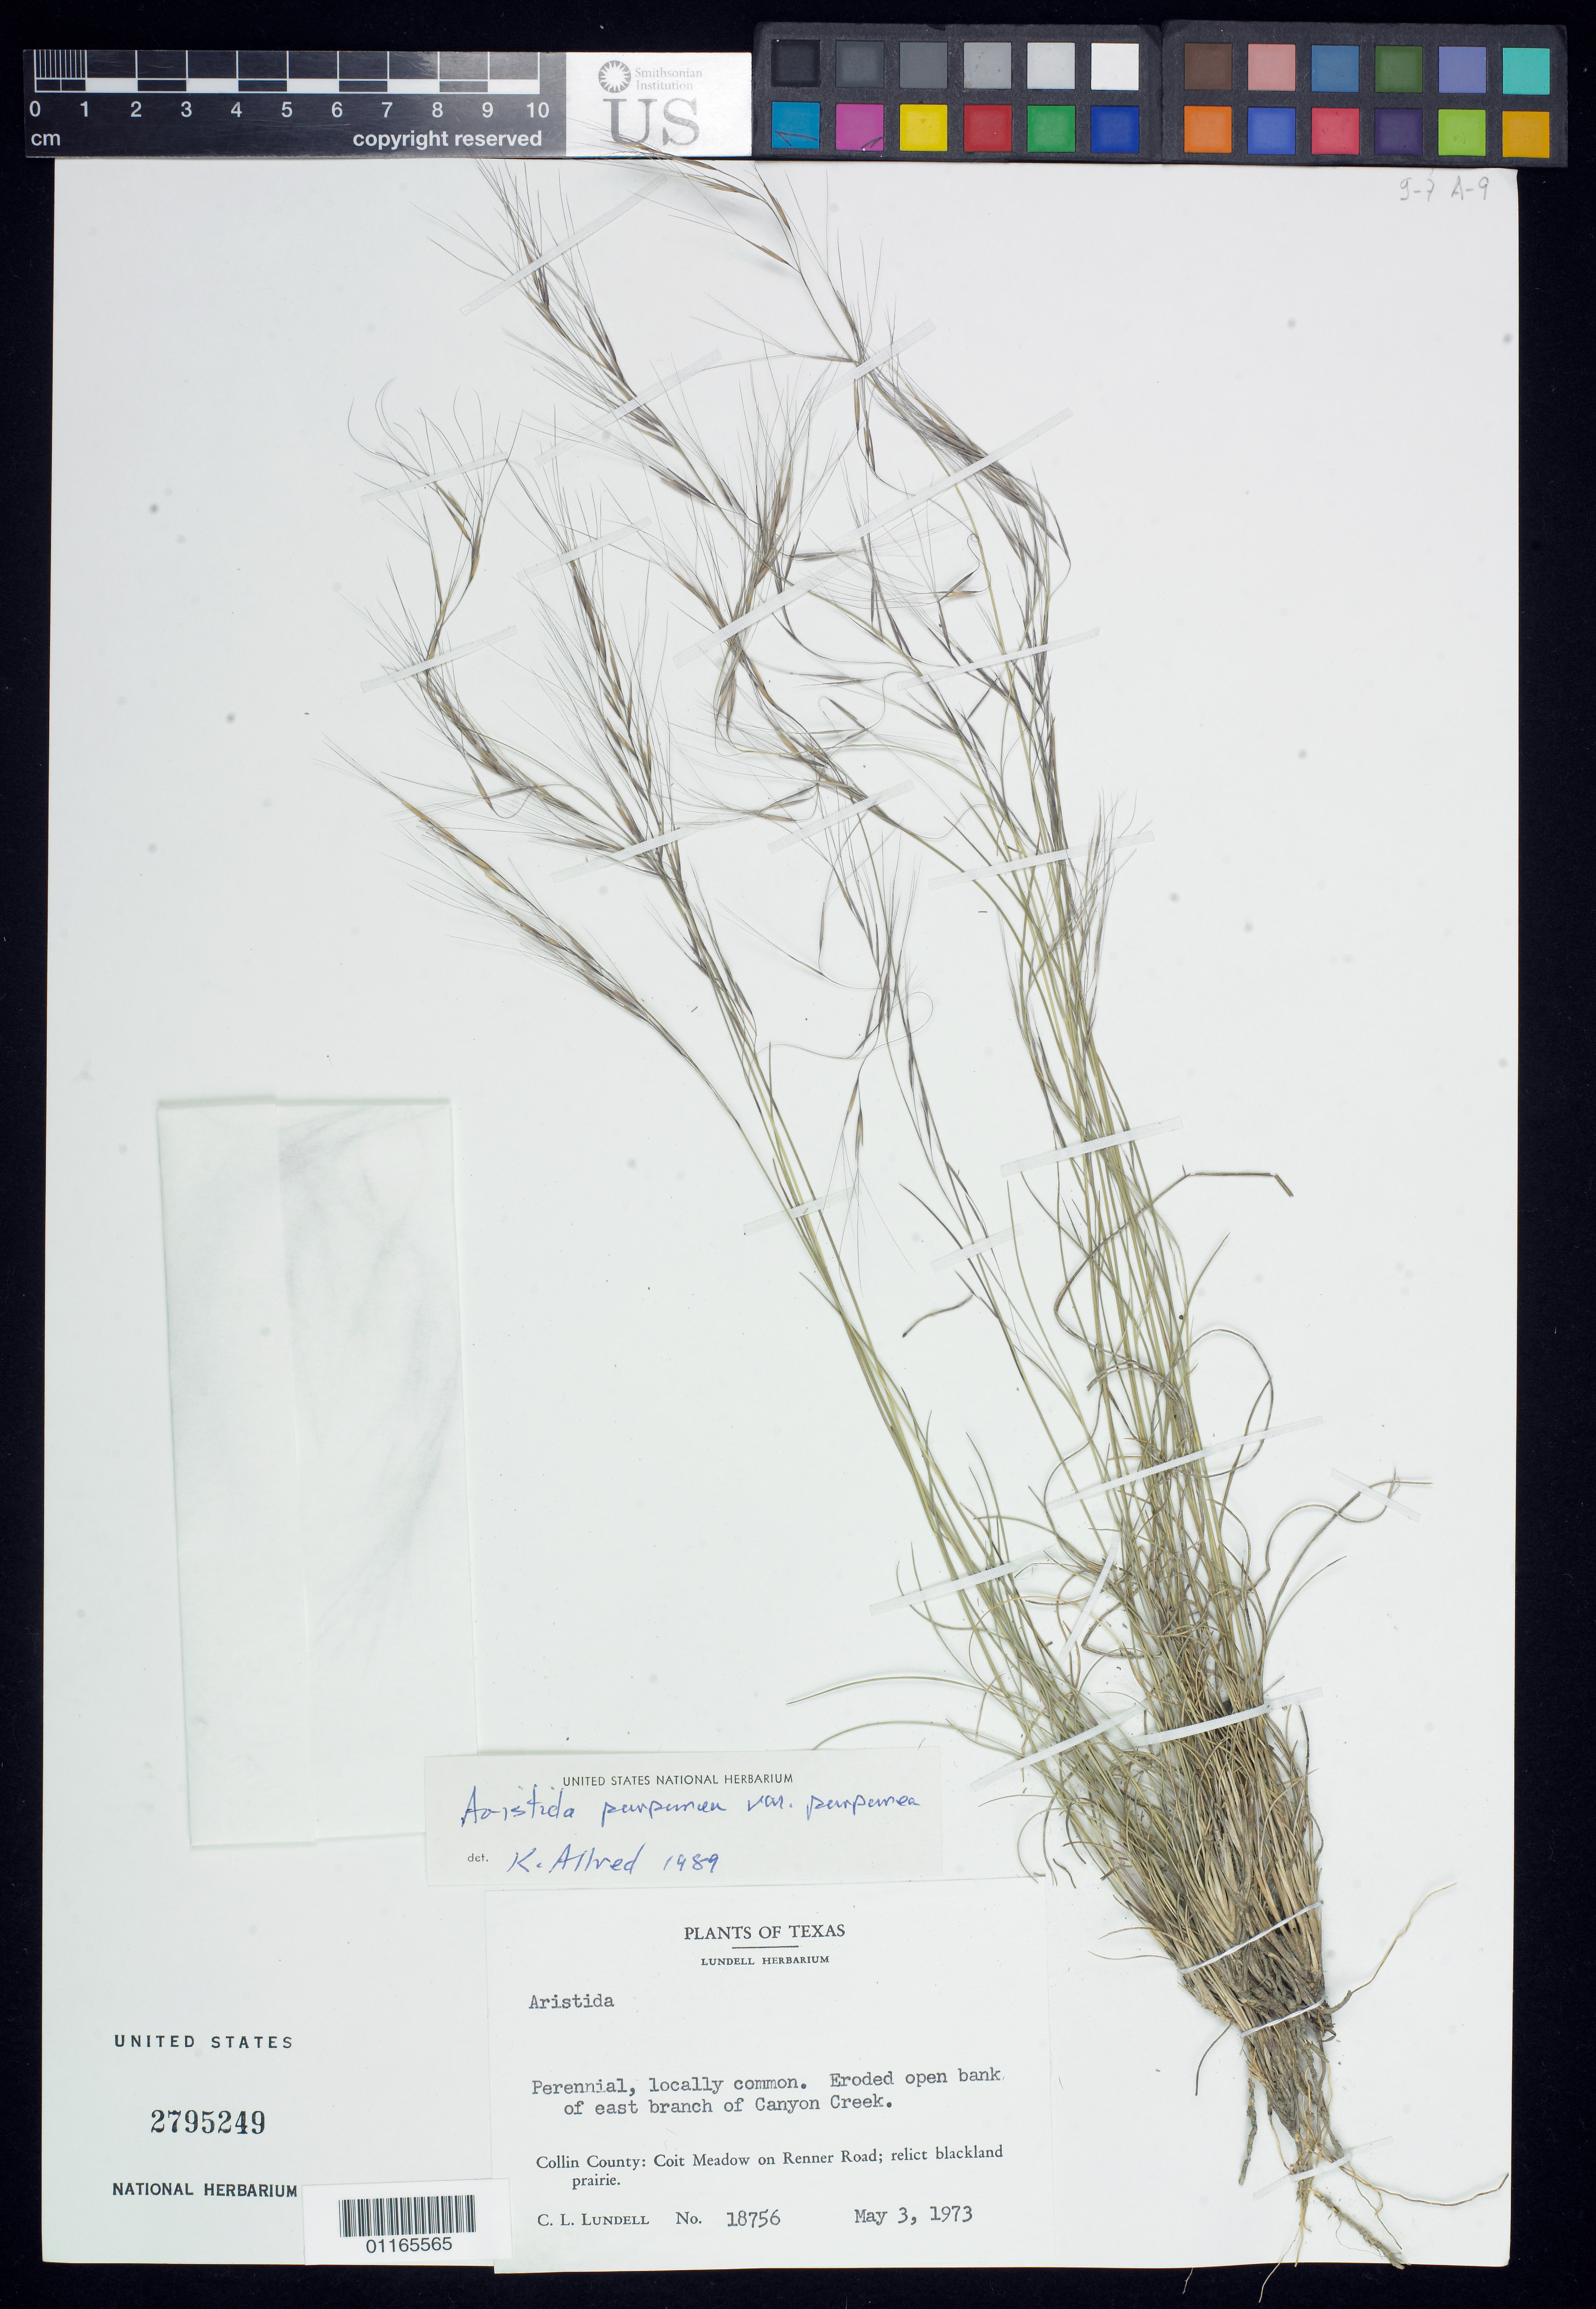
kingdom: Plantae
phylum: Tracheophyta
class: Liliopsida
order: Poales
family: Poaceae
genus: Aristida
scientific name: Aristida purpurea var. purpurea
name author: Nutt.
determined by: Allred, Kelly W., Director & Curator (NMCR), New Mexico State University (UNITED STATES)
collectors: C. L. Lundell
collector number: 18756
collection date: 1973-05-03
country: United States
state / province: Texas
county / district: Collin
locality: Eroded open bank of east branch of Cayon Creek.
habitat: Perennial, relict blackland prairie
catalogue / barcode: US 2795249